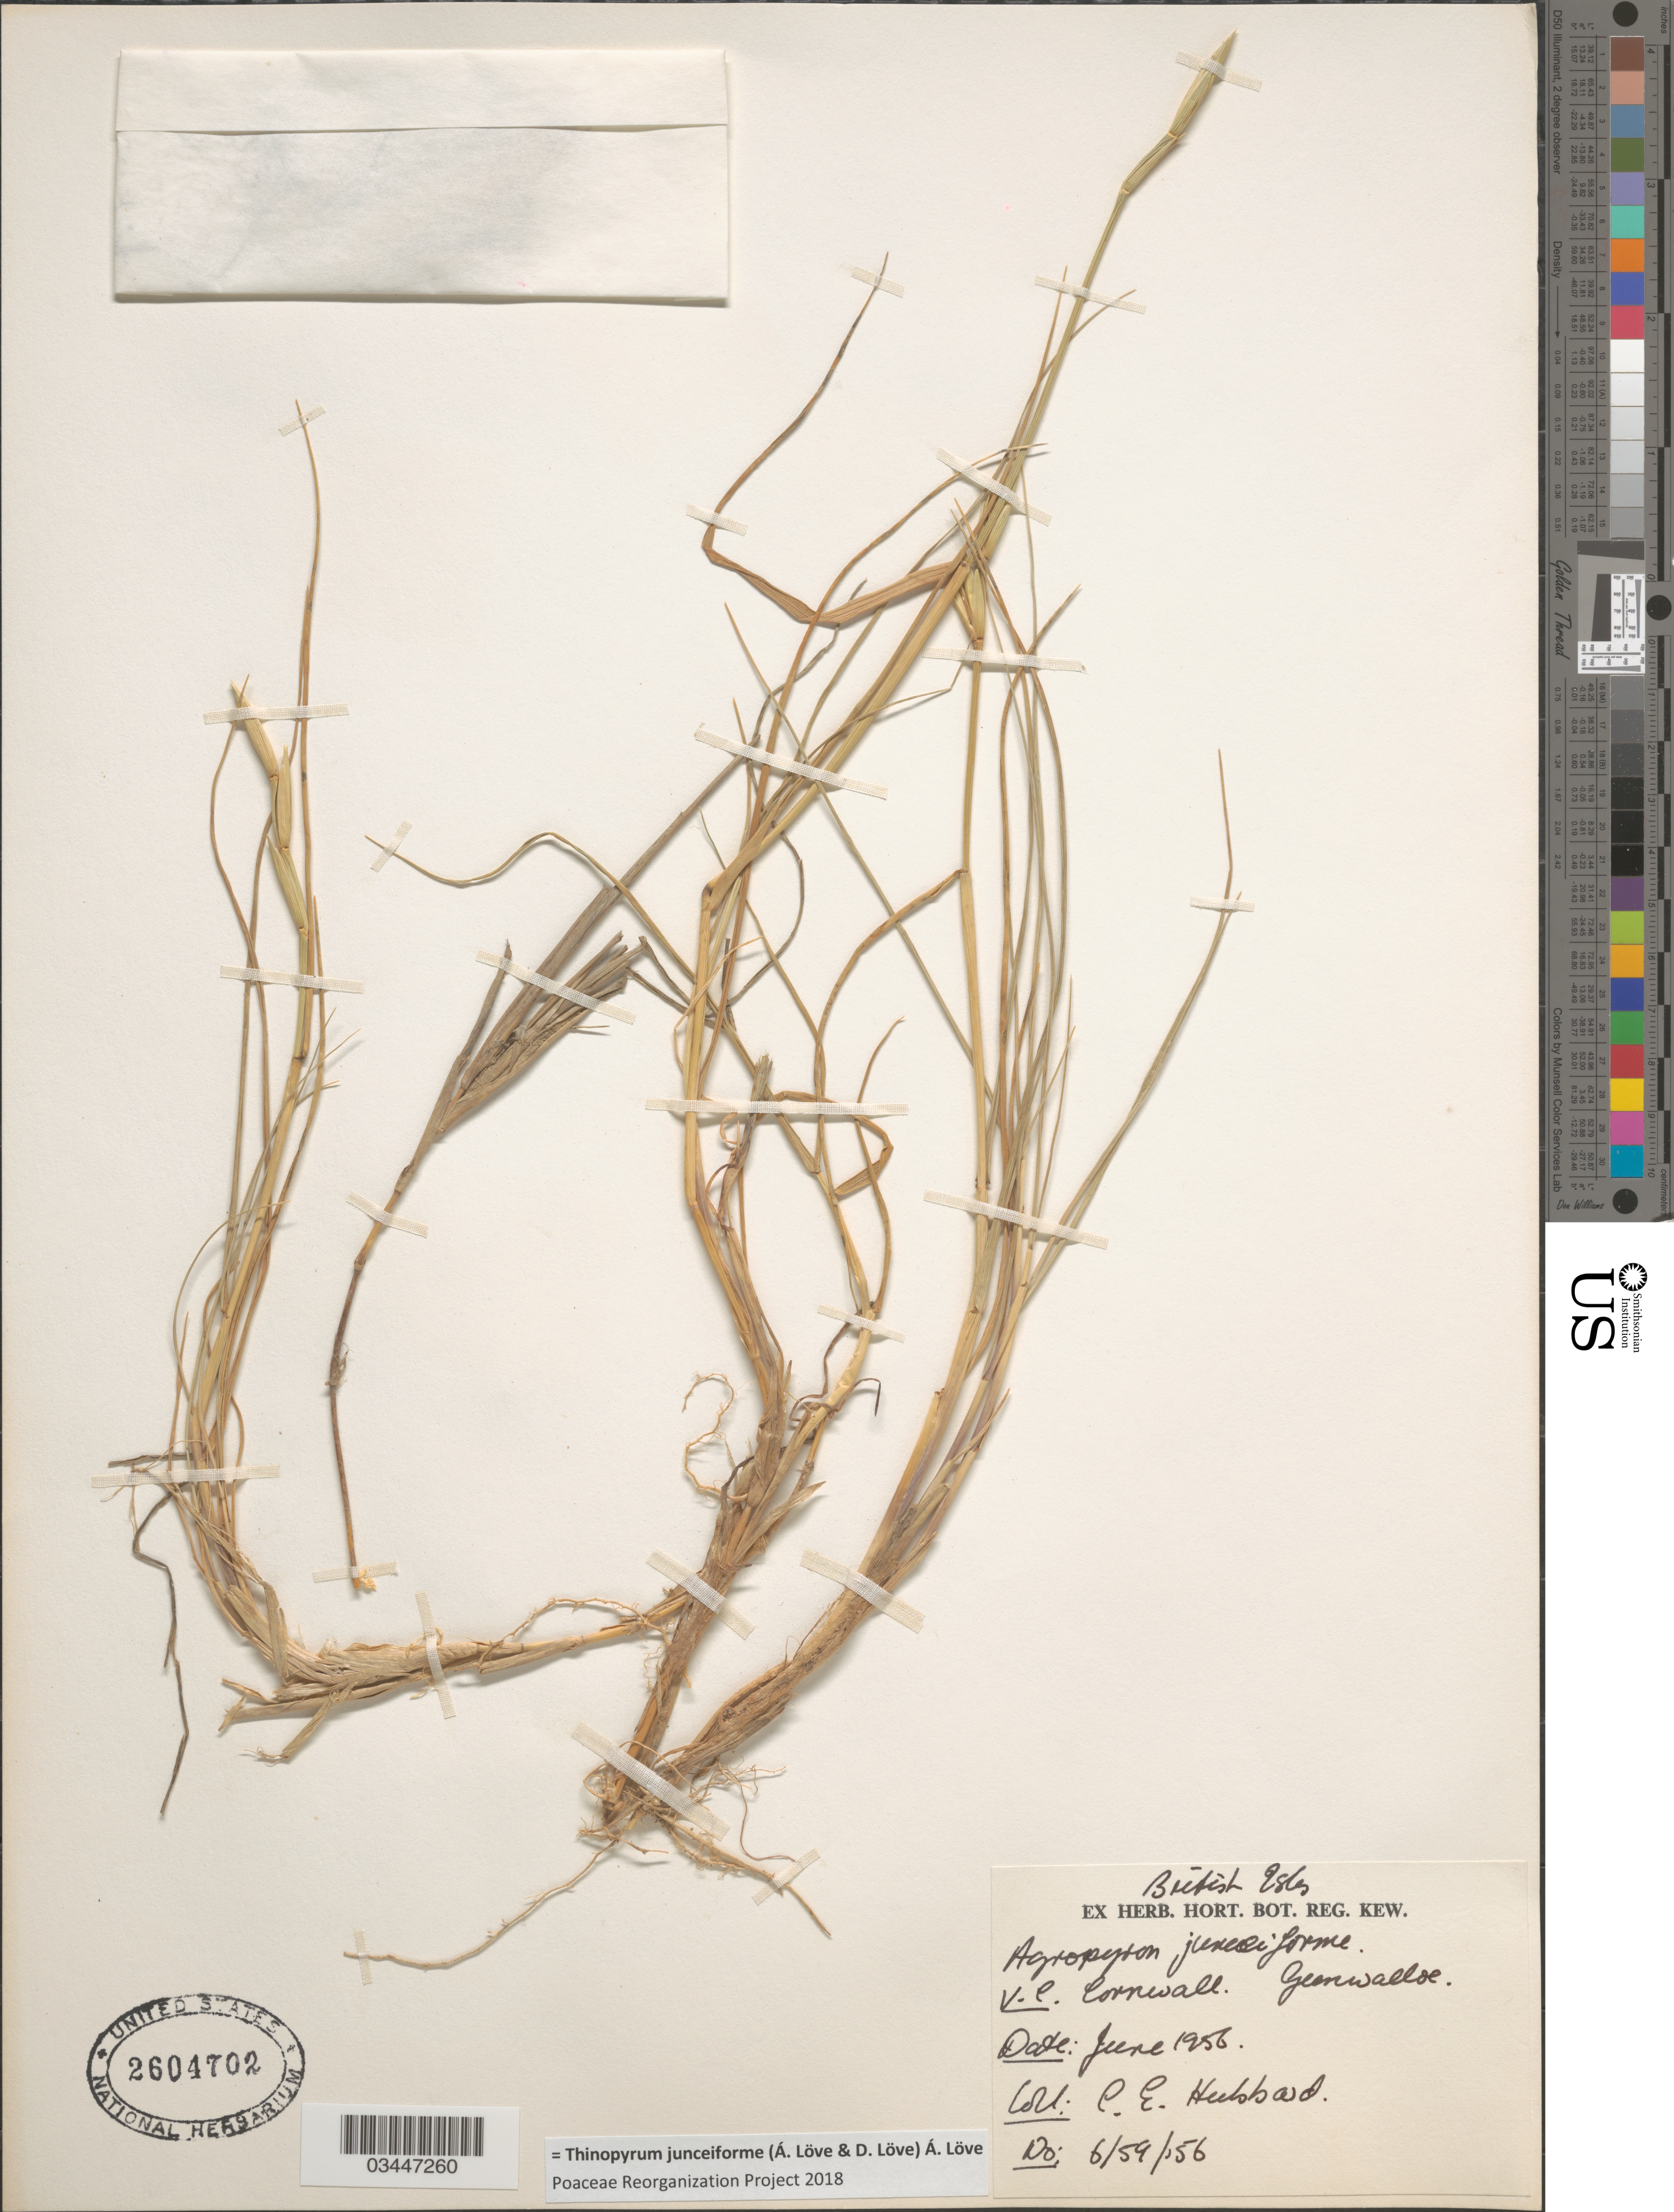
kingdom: Plantae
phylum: Tracheophyta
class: Liliopsida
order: Poales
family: Poaceae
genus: Thinopyrum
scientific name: Thinopyrum junceiforme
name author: (Á. Löve & D. Löve) Á. Löve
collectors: C. E. Hubbard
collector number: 6/59/156*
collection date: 1956-06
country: United Kingdom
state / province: England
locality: British Isles. V.C. Cornwall. Glenwalloe.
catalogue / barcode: US 2604702